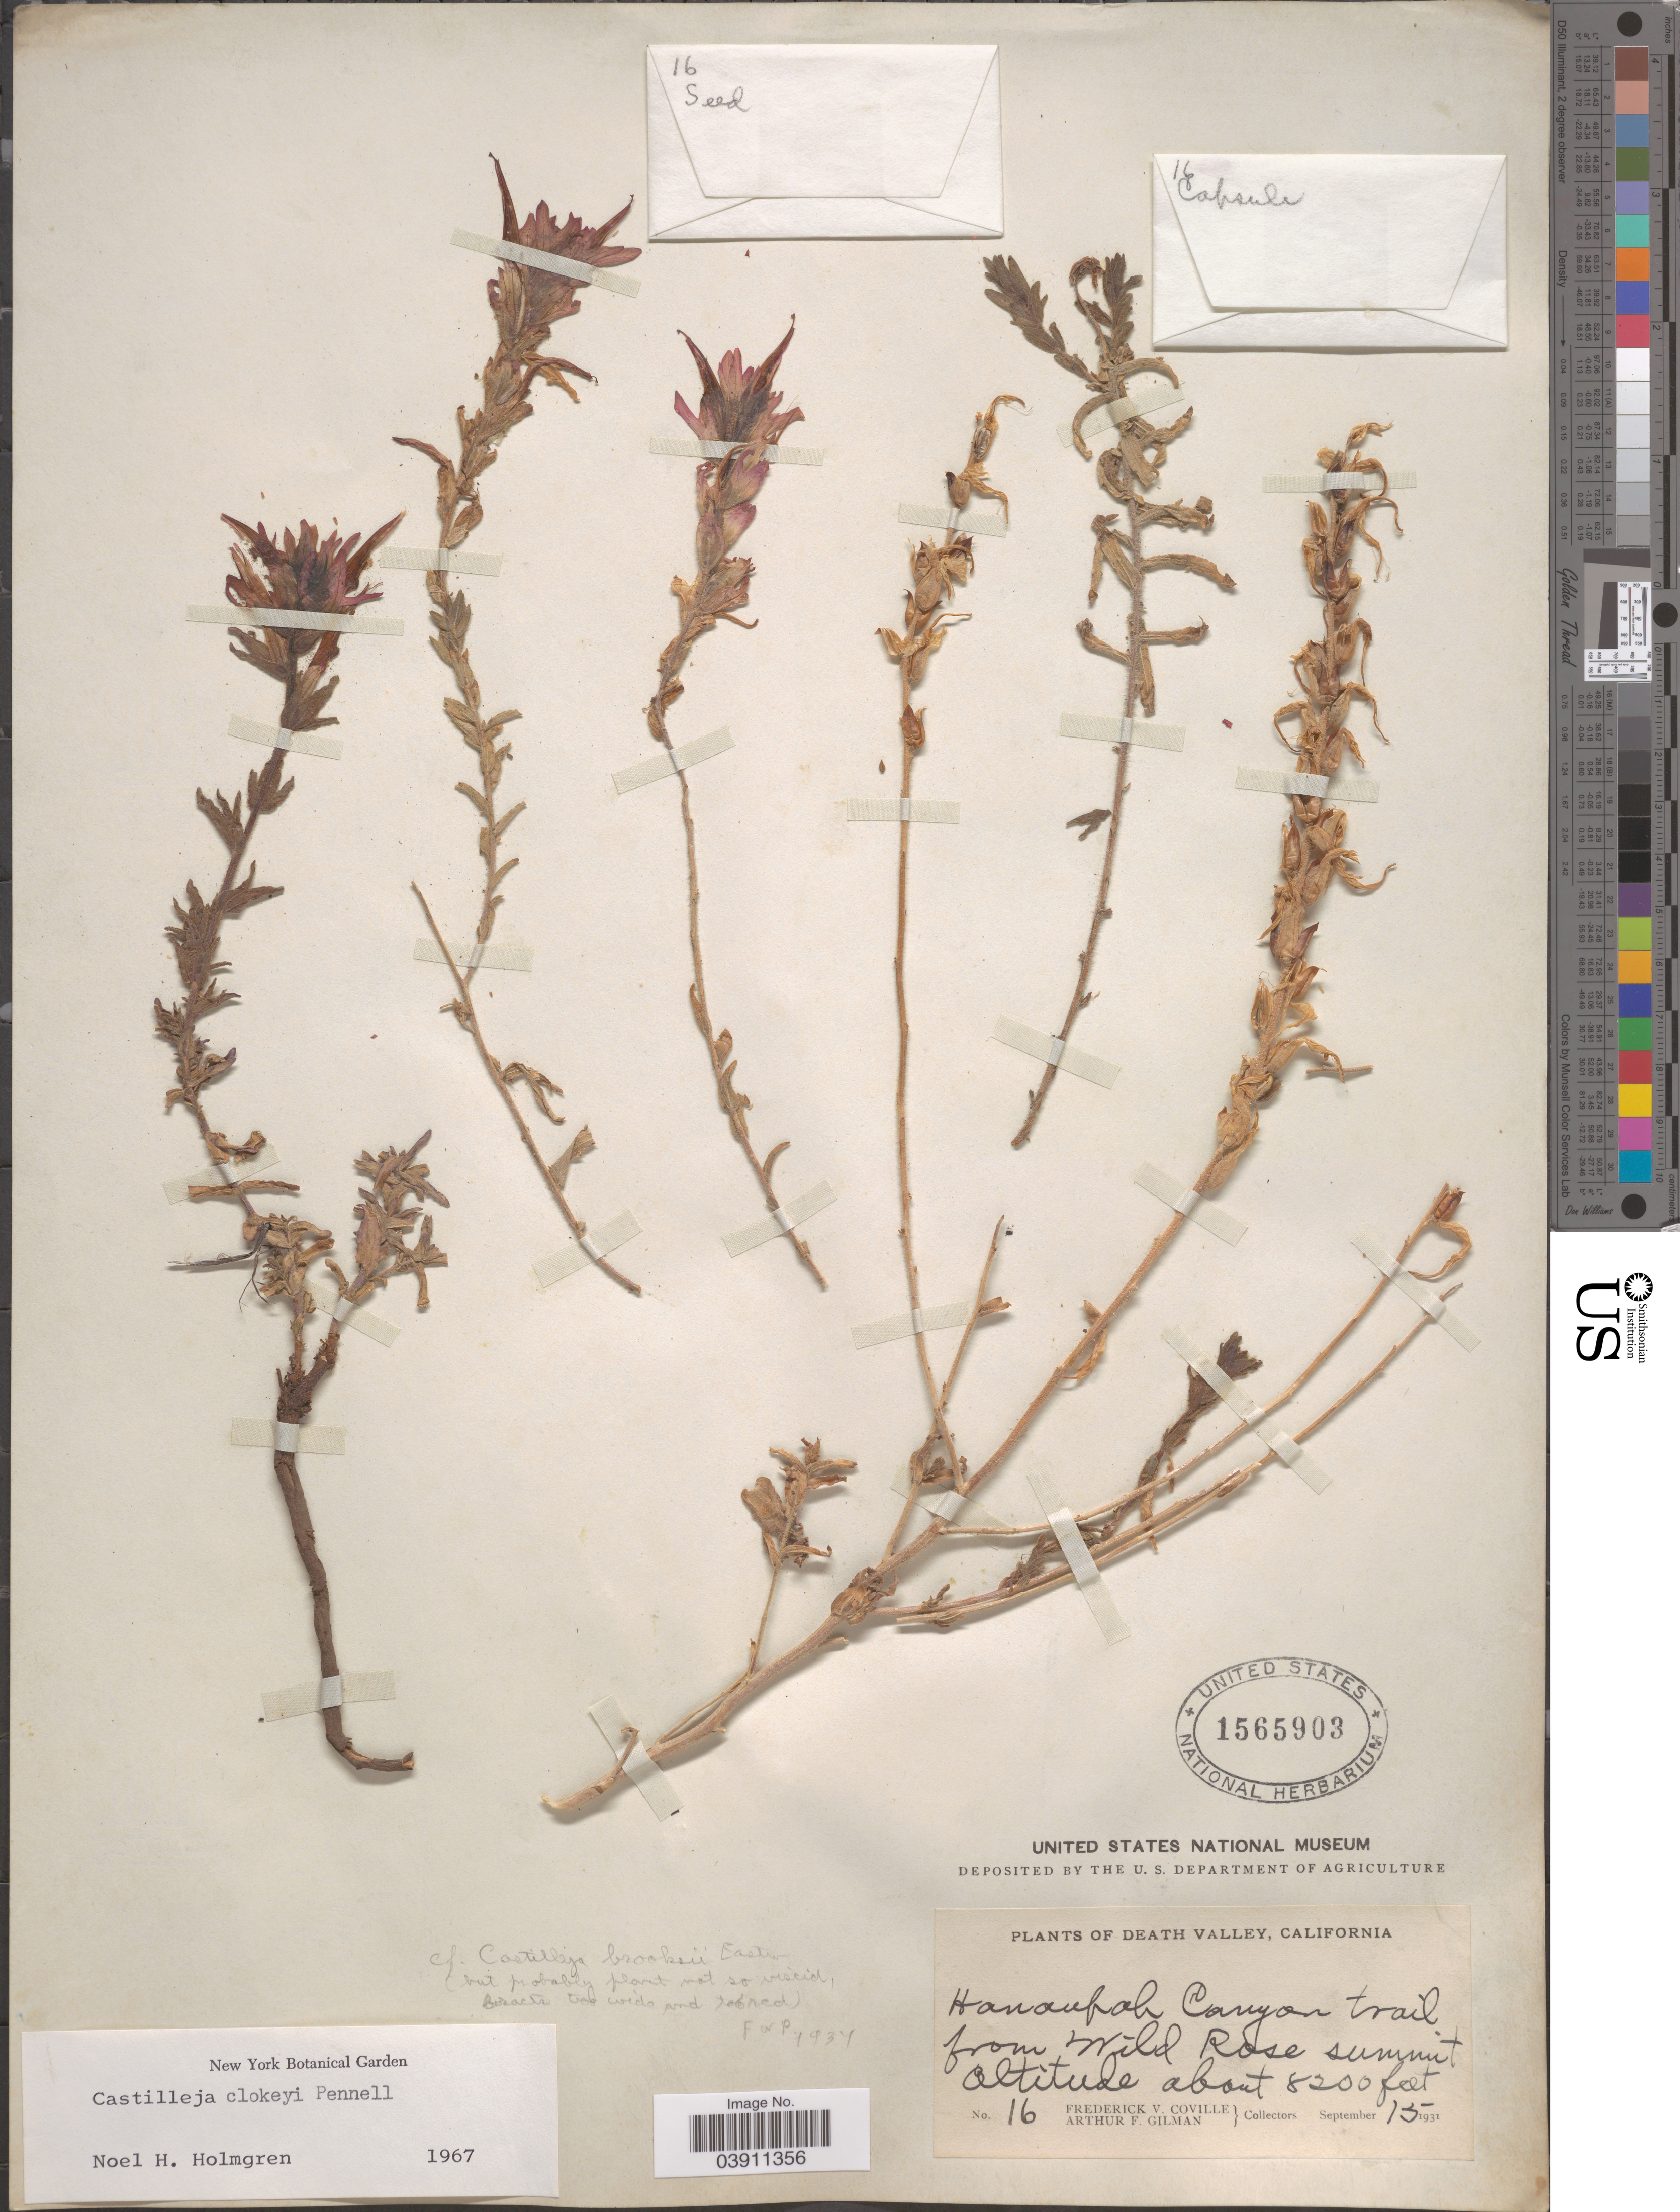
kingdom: Plantae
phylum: Tracheophyta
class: Magnoliopsida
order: Lamiales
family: Orobanchaceae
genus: Castilleja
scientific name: Castilleja clokeyi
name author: Pennell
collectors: F. V. Coville & A. Gilman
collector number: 16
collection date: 1931-09-15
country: United States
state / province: California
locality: Death Valley. Hannaupah Canyon trail from Wild Rose summit.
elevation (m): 2499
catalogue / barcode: US 1565903